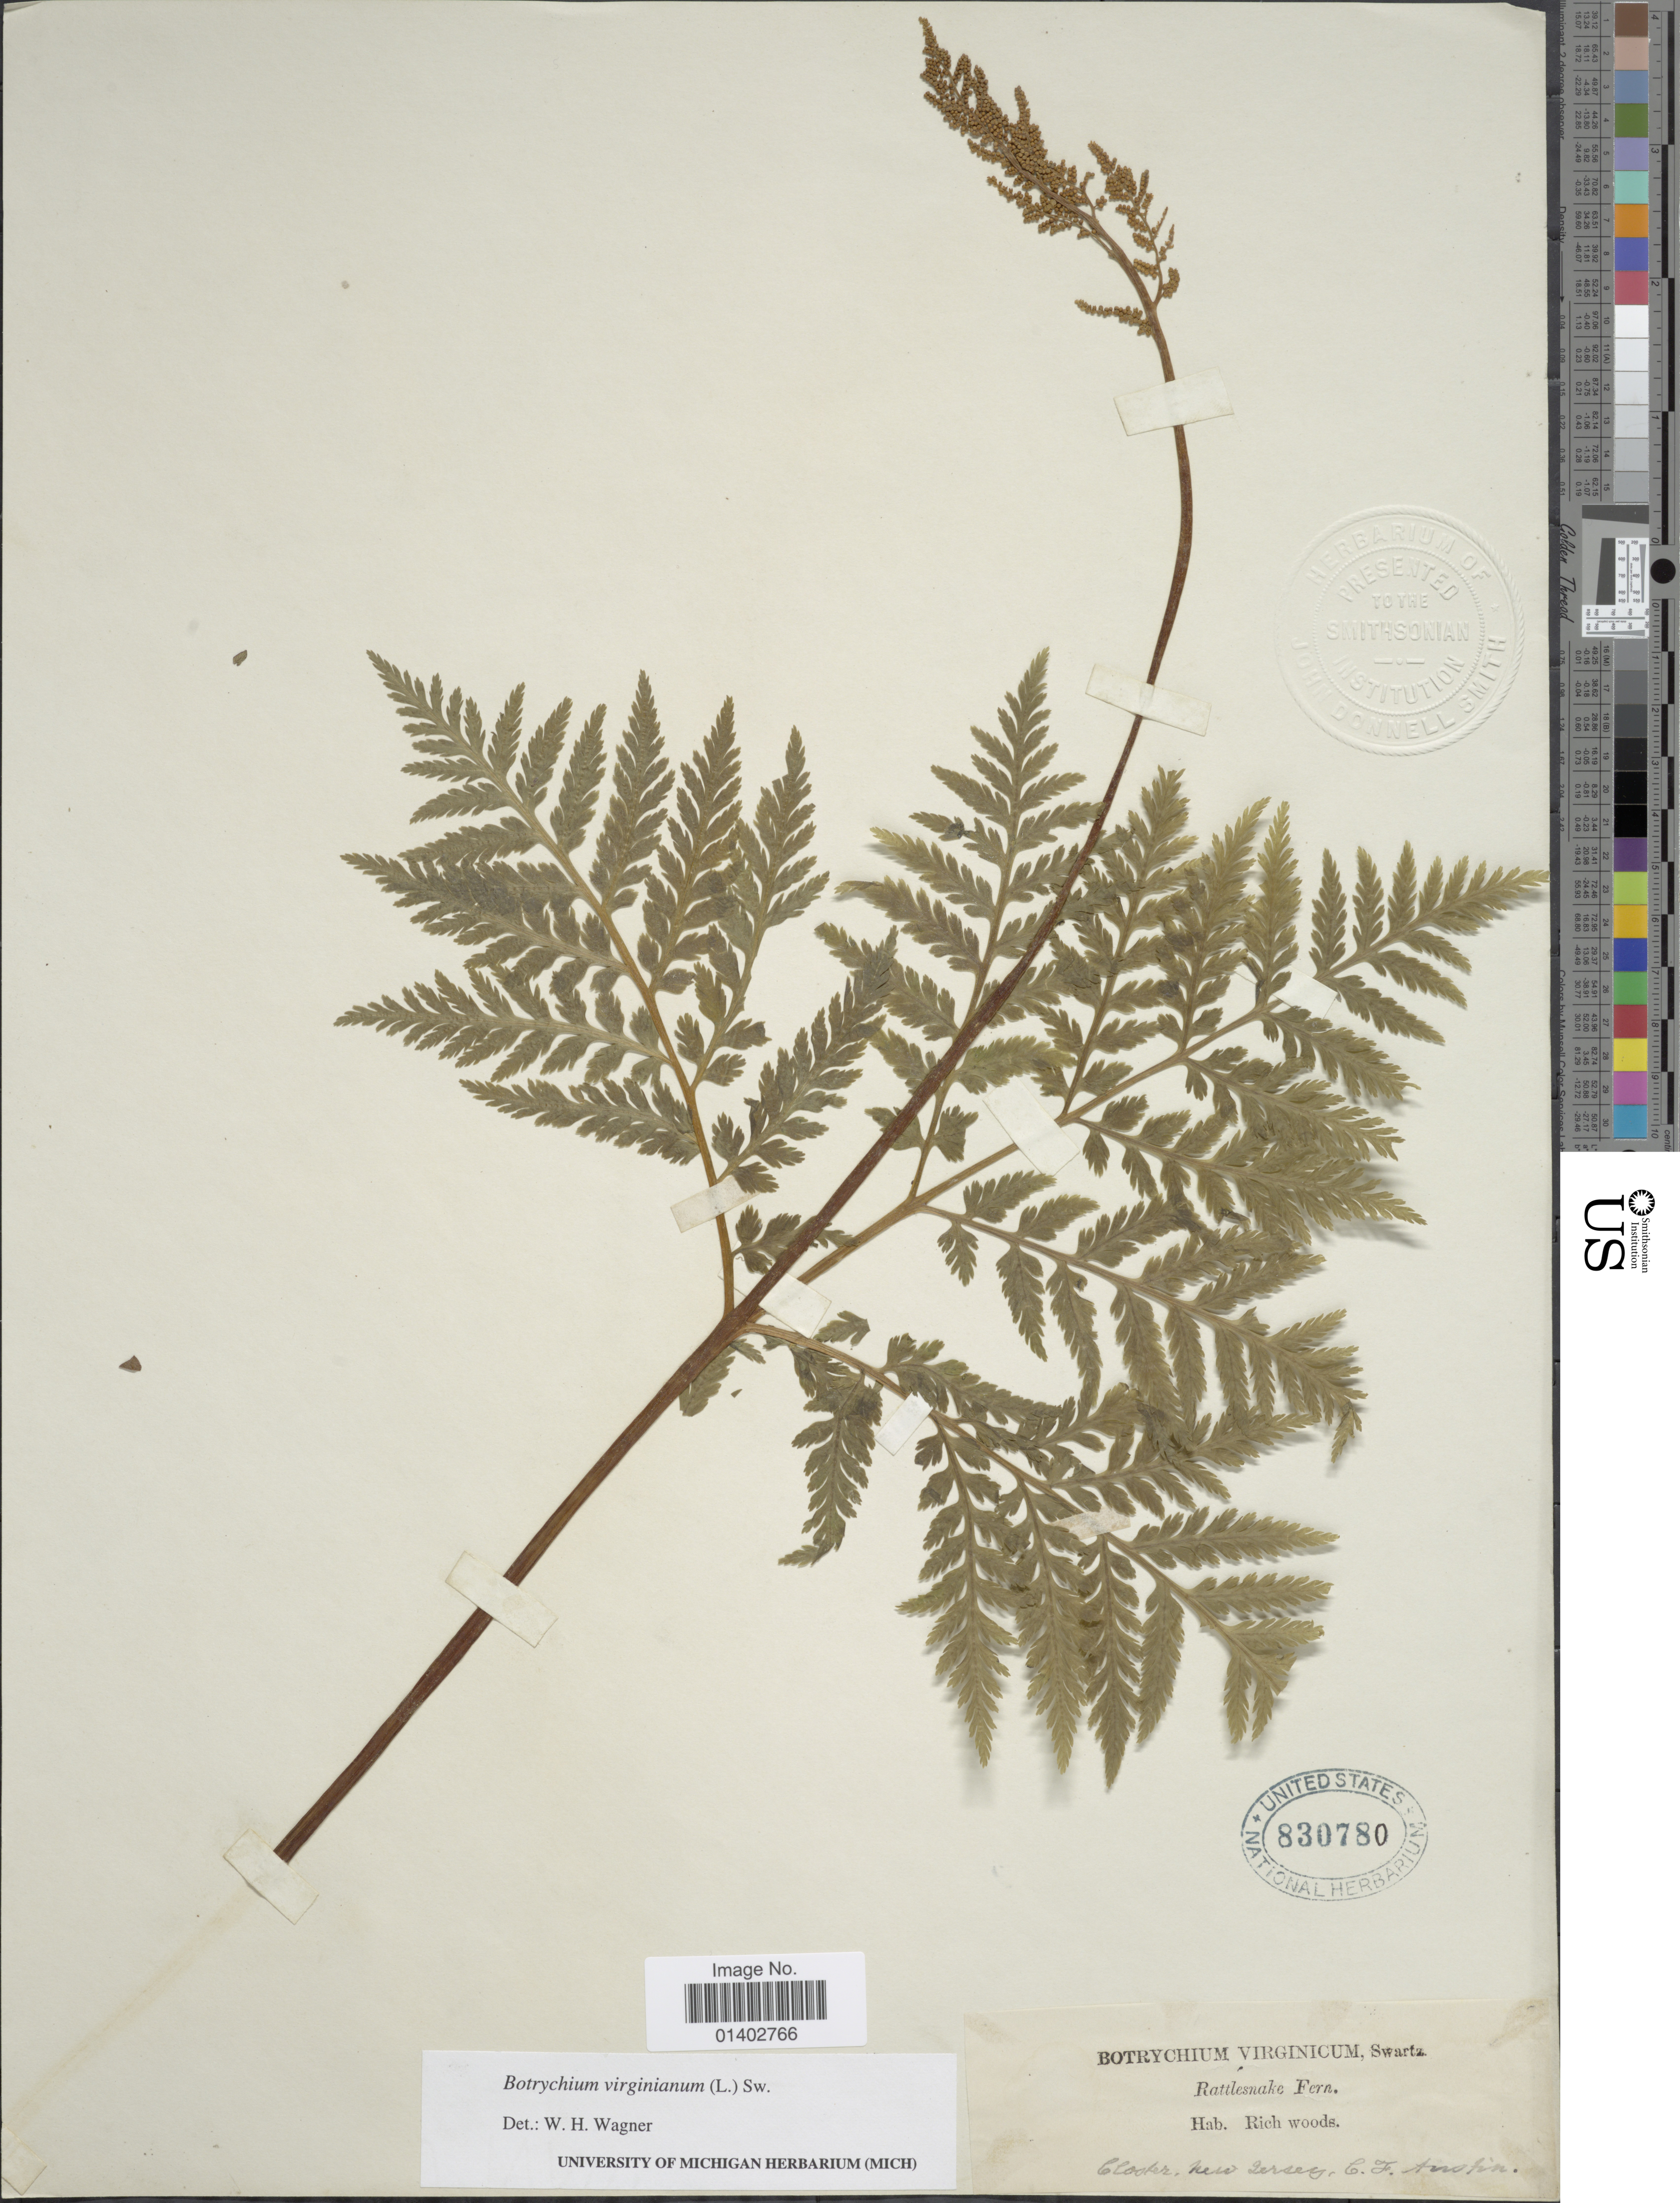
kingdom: Plantae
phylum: Tracheophyta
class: Polypodiopsida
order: Ophioglossales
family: Ophioglossaceae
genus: Botrychium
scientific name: Botrychium virginianum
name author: (L.) Sw.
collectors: C. F. Austin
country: United States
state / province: New Jersey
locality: Closter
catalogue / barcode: US 830780